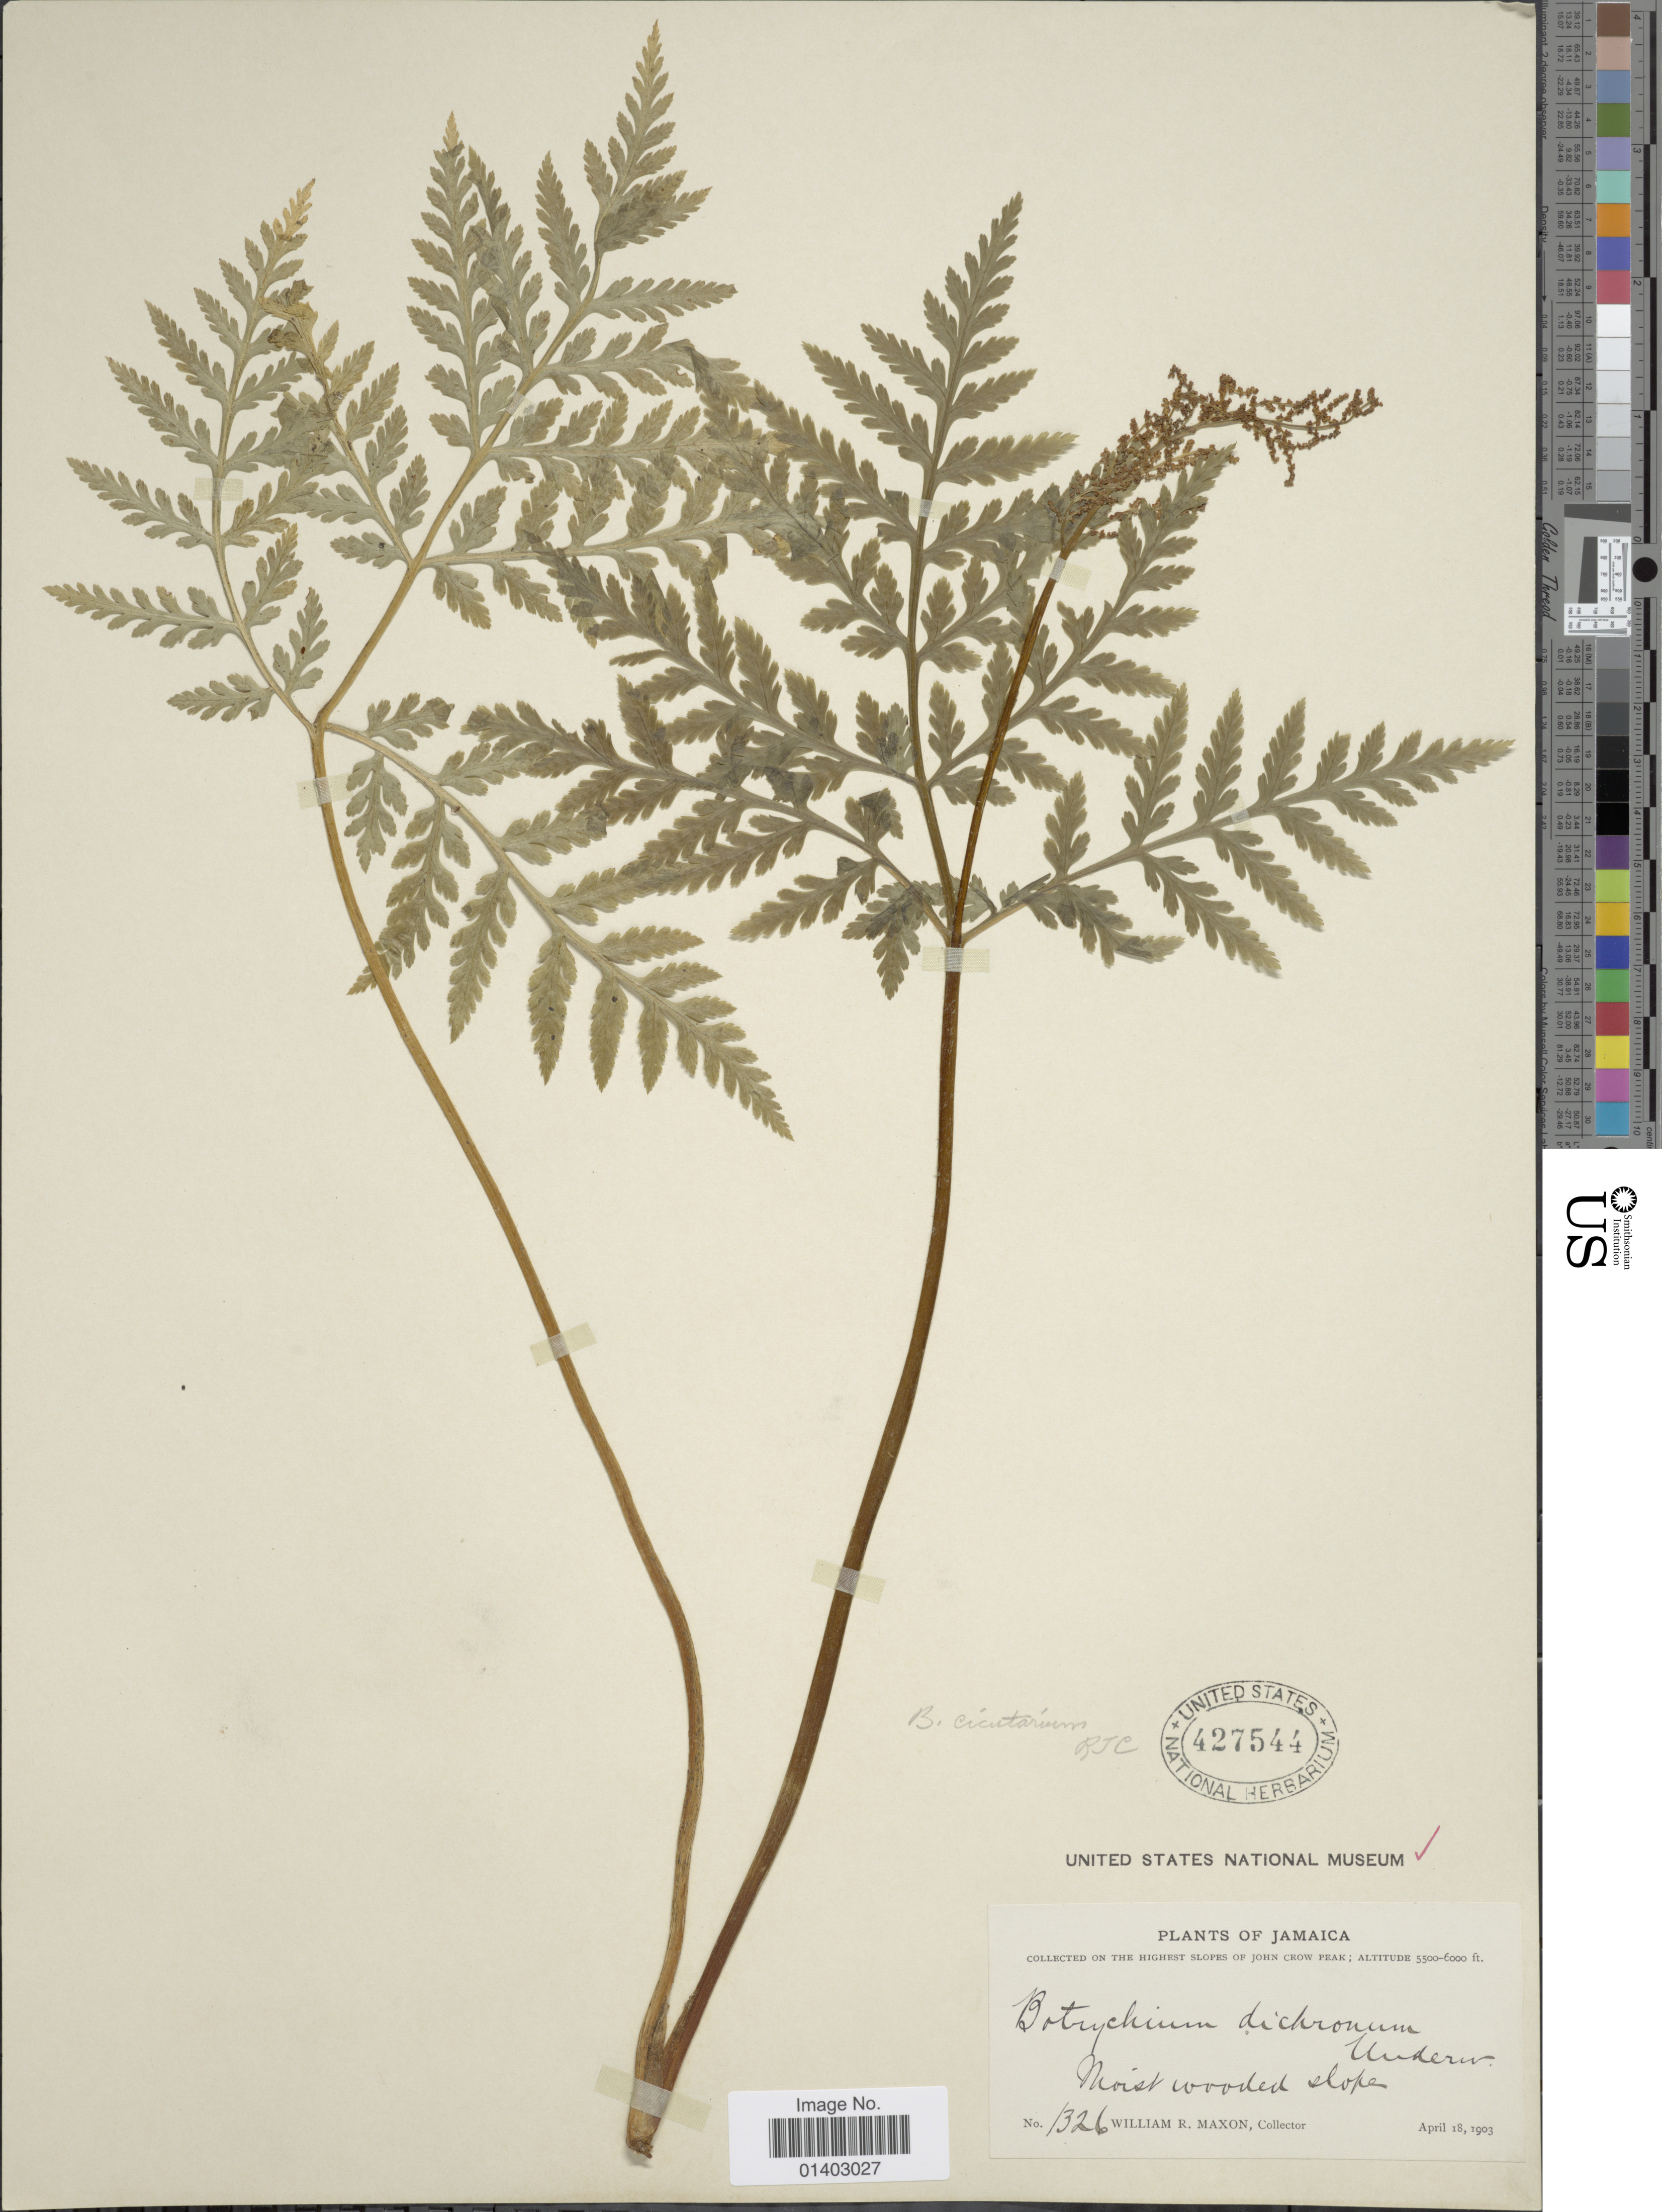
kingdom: Plantae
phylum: Tracheophyta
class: Polypodiopsida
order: Ophioglossales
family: Ophioglossaceae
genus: Botrychium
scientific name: Botrychium virginianum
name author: (L.) Sw.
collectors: W. R. Maxon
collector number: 1326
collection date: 1903-04-18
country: Jamaica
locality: On the highest slopes of John Crow Peak, Moist wooded slope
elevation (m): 1676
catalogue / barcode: US 427544